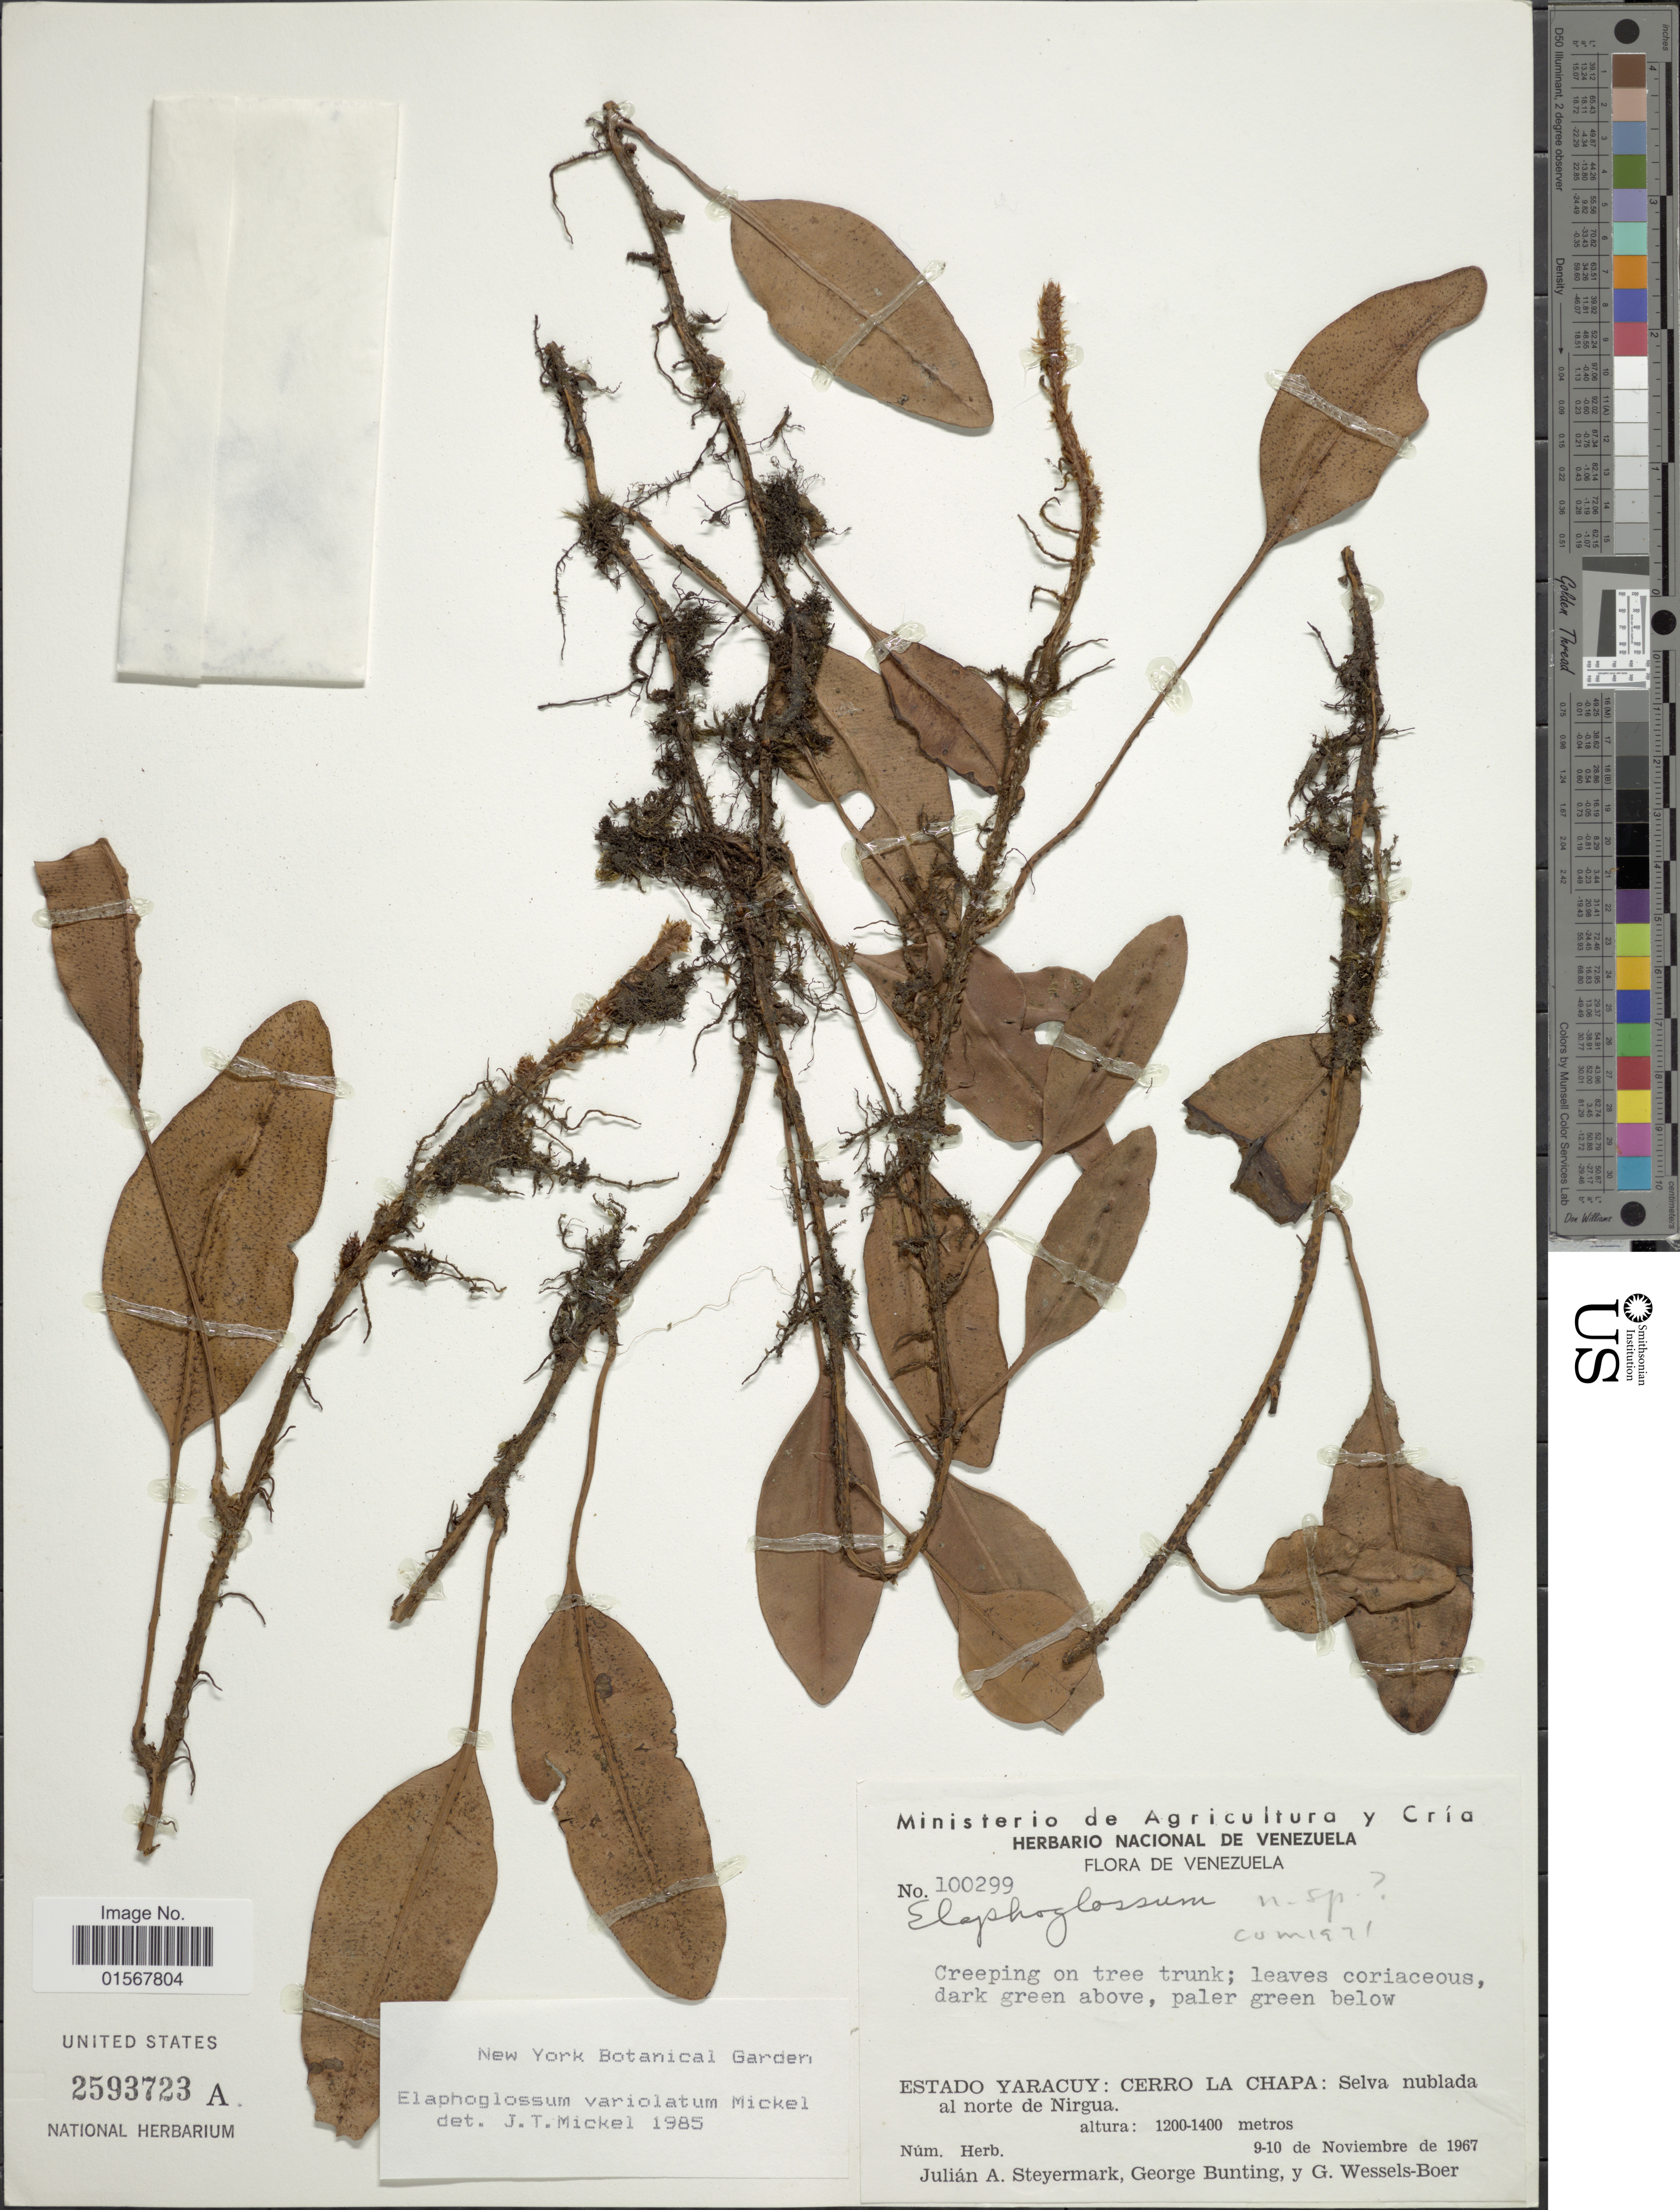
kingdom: Plantae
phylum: Tracheophyta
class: Polypodiopsida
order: Polypodiales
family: Dryopteridaceae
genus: Elaphoglossum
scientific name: Elaphoglossum variolatum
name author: Mickel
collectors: J. Steyermark, G. S. Bunting & J. G. Wessels Boer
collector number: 100299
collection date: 1967-11-09/1967-11-10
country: Venezuela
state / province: Yaracuy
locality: Estado Yaracuy: Cerro La Chapa: selva Nublada al norte de Nirgua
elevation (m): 1200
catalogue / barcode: US 2593723A